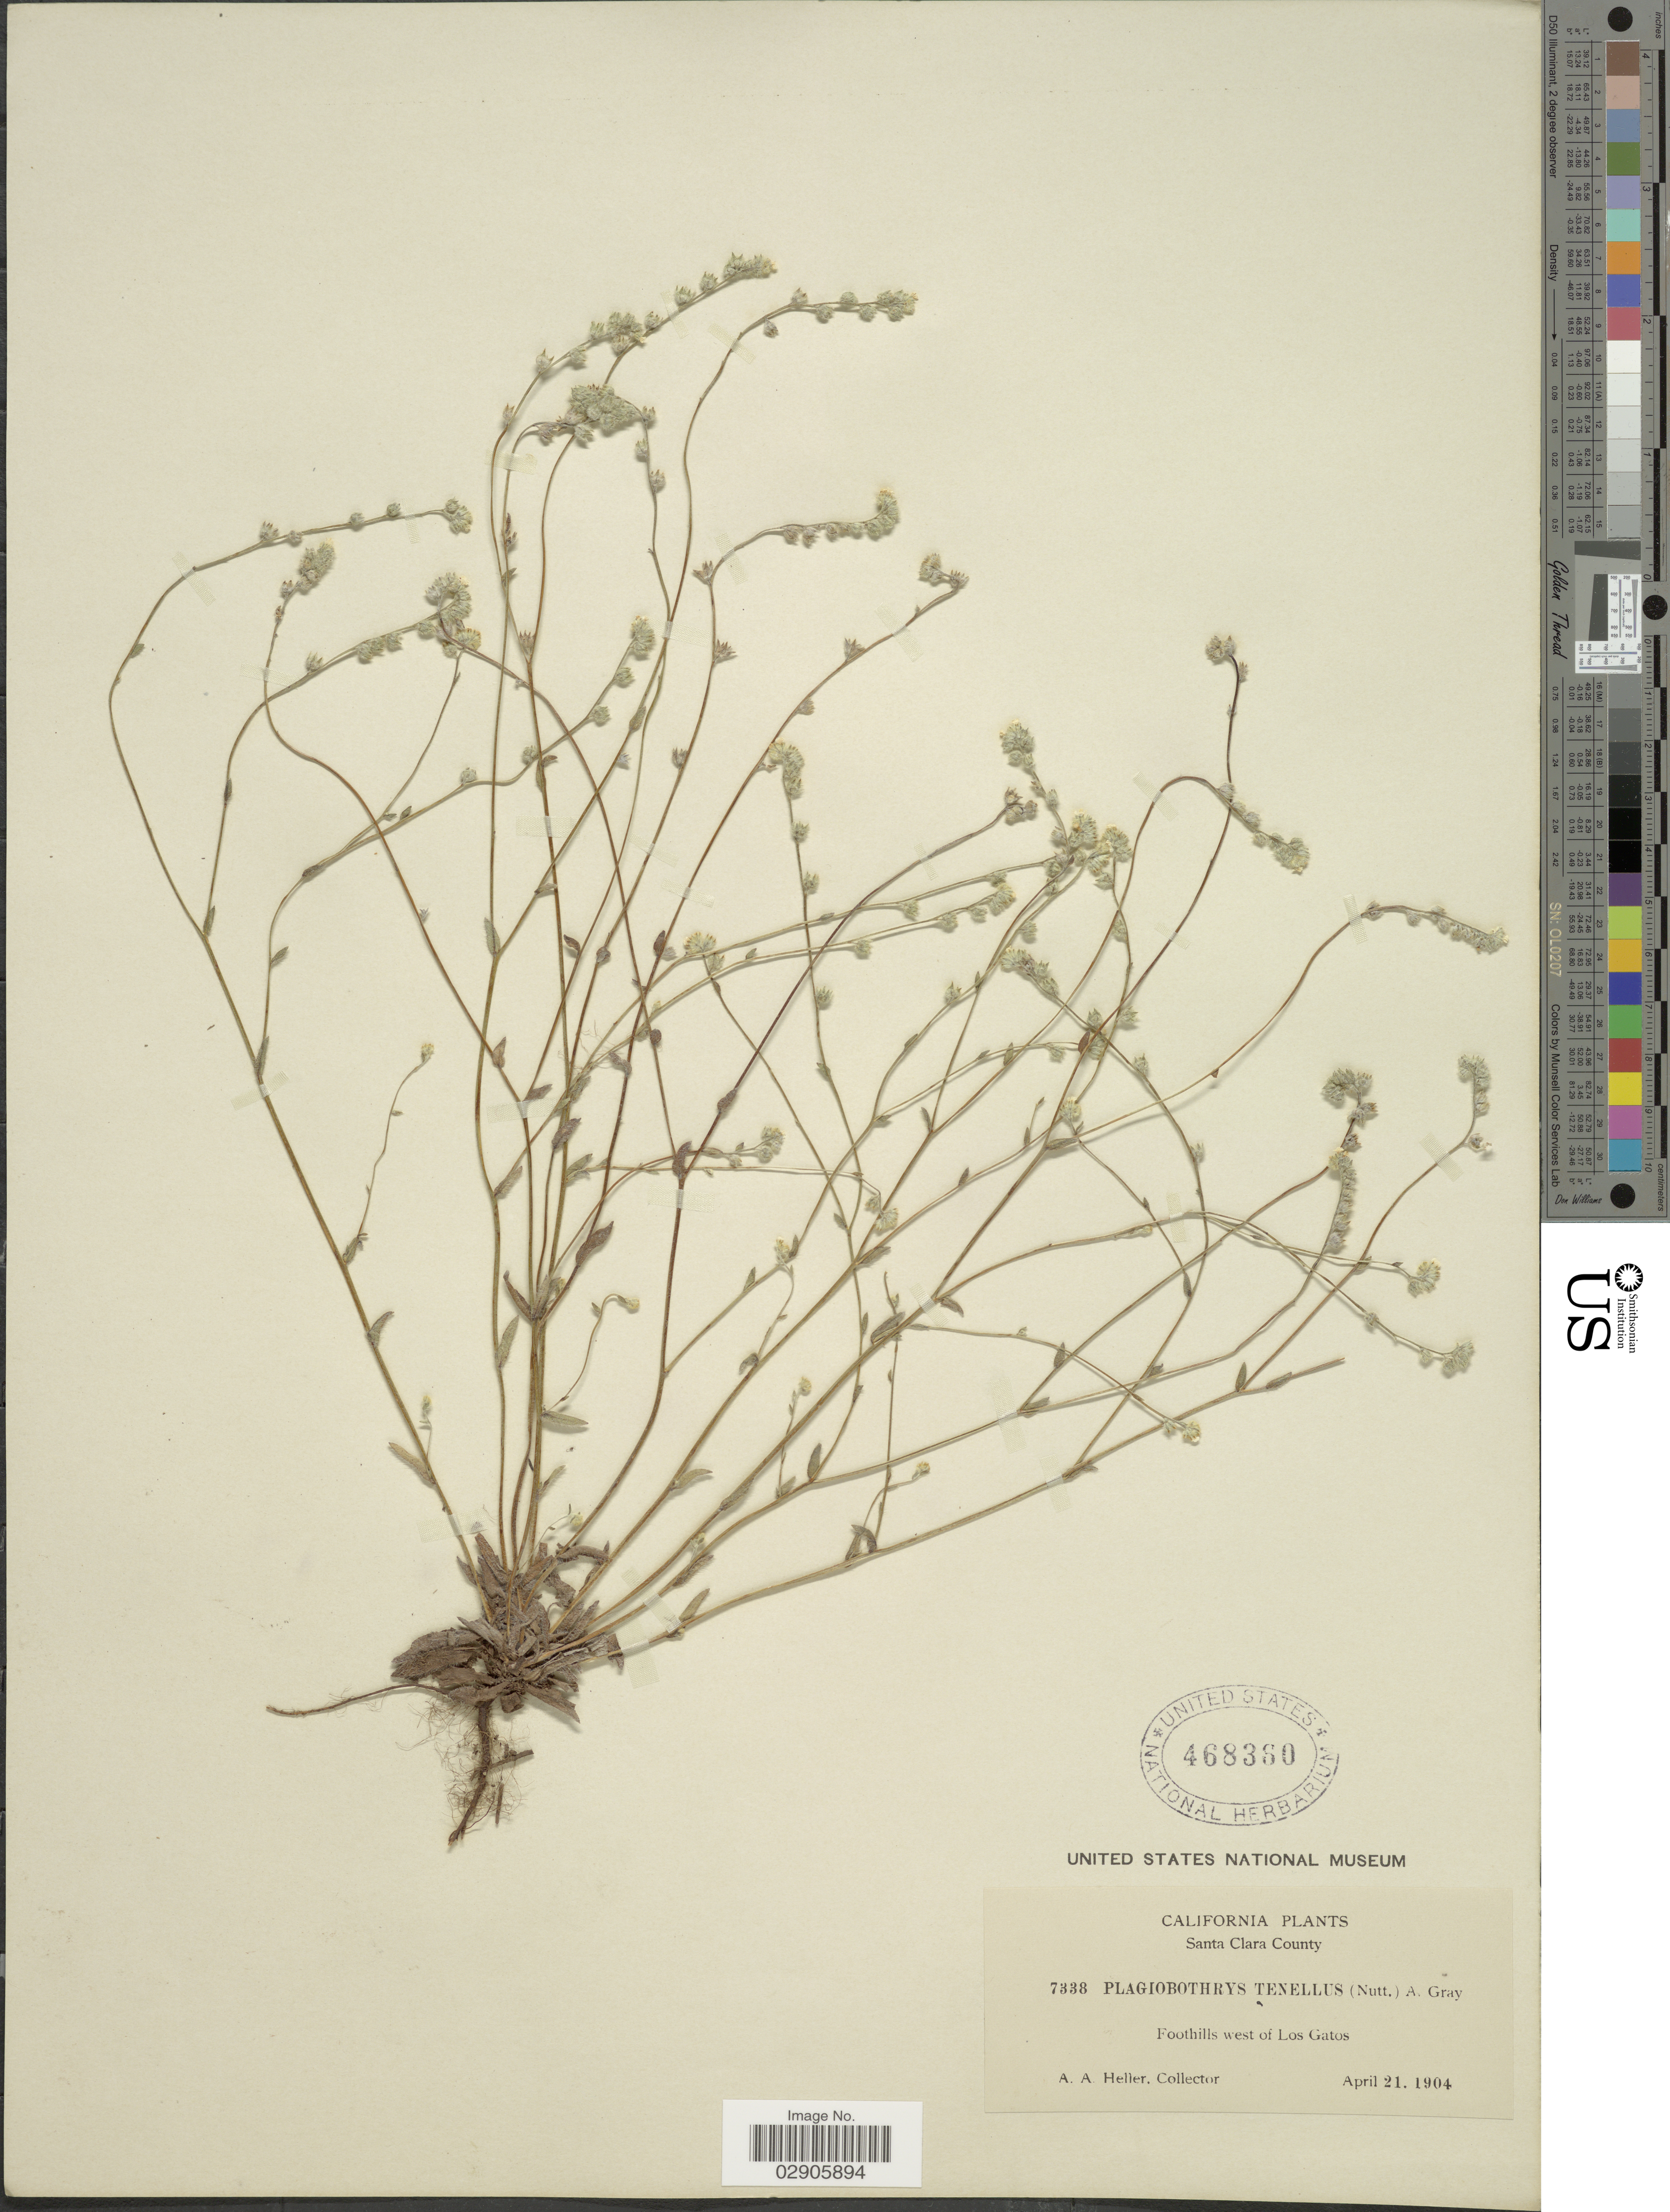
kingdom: Plantae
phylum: Tracheophyta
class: Magnoliopsida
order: Boraginales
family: Boraginaceae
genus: Plagiobothrys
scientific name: Plagiobothrys tenellus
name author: (Nutt.) A. Gray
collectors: A. A. Heller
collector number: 7338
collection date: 1904-04-21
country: United States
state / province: California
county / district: Santa Clara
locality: Santa Clara County. Foothills west of Los Gatos.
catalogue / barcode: US 468360